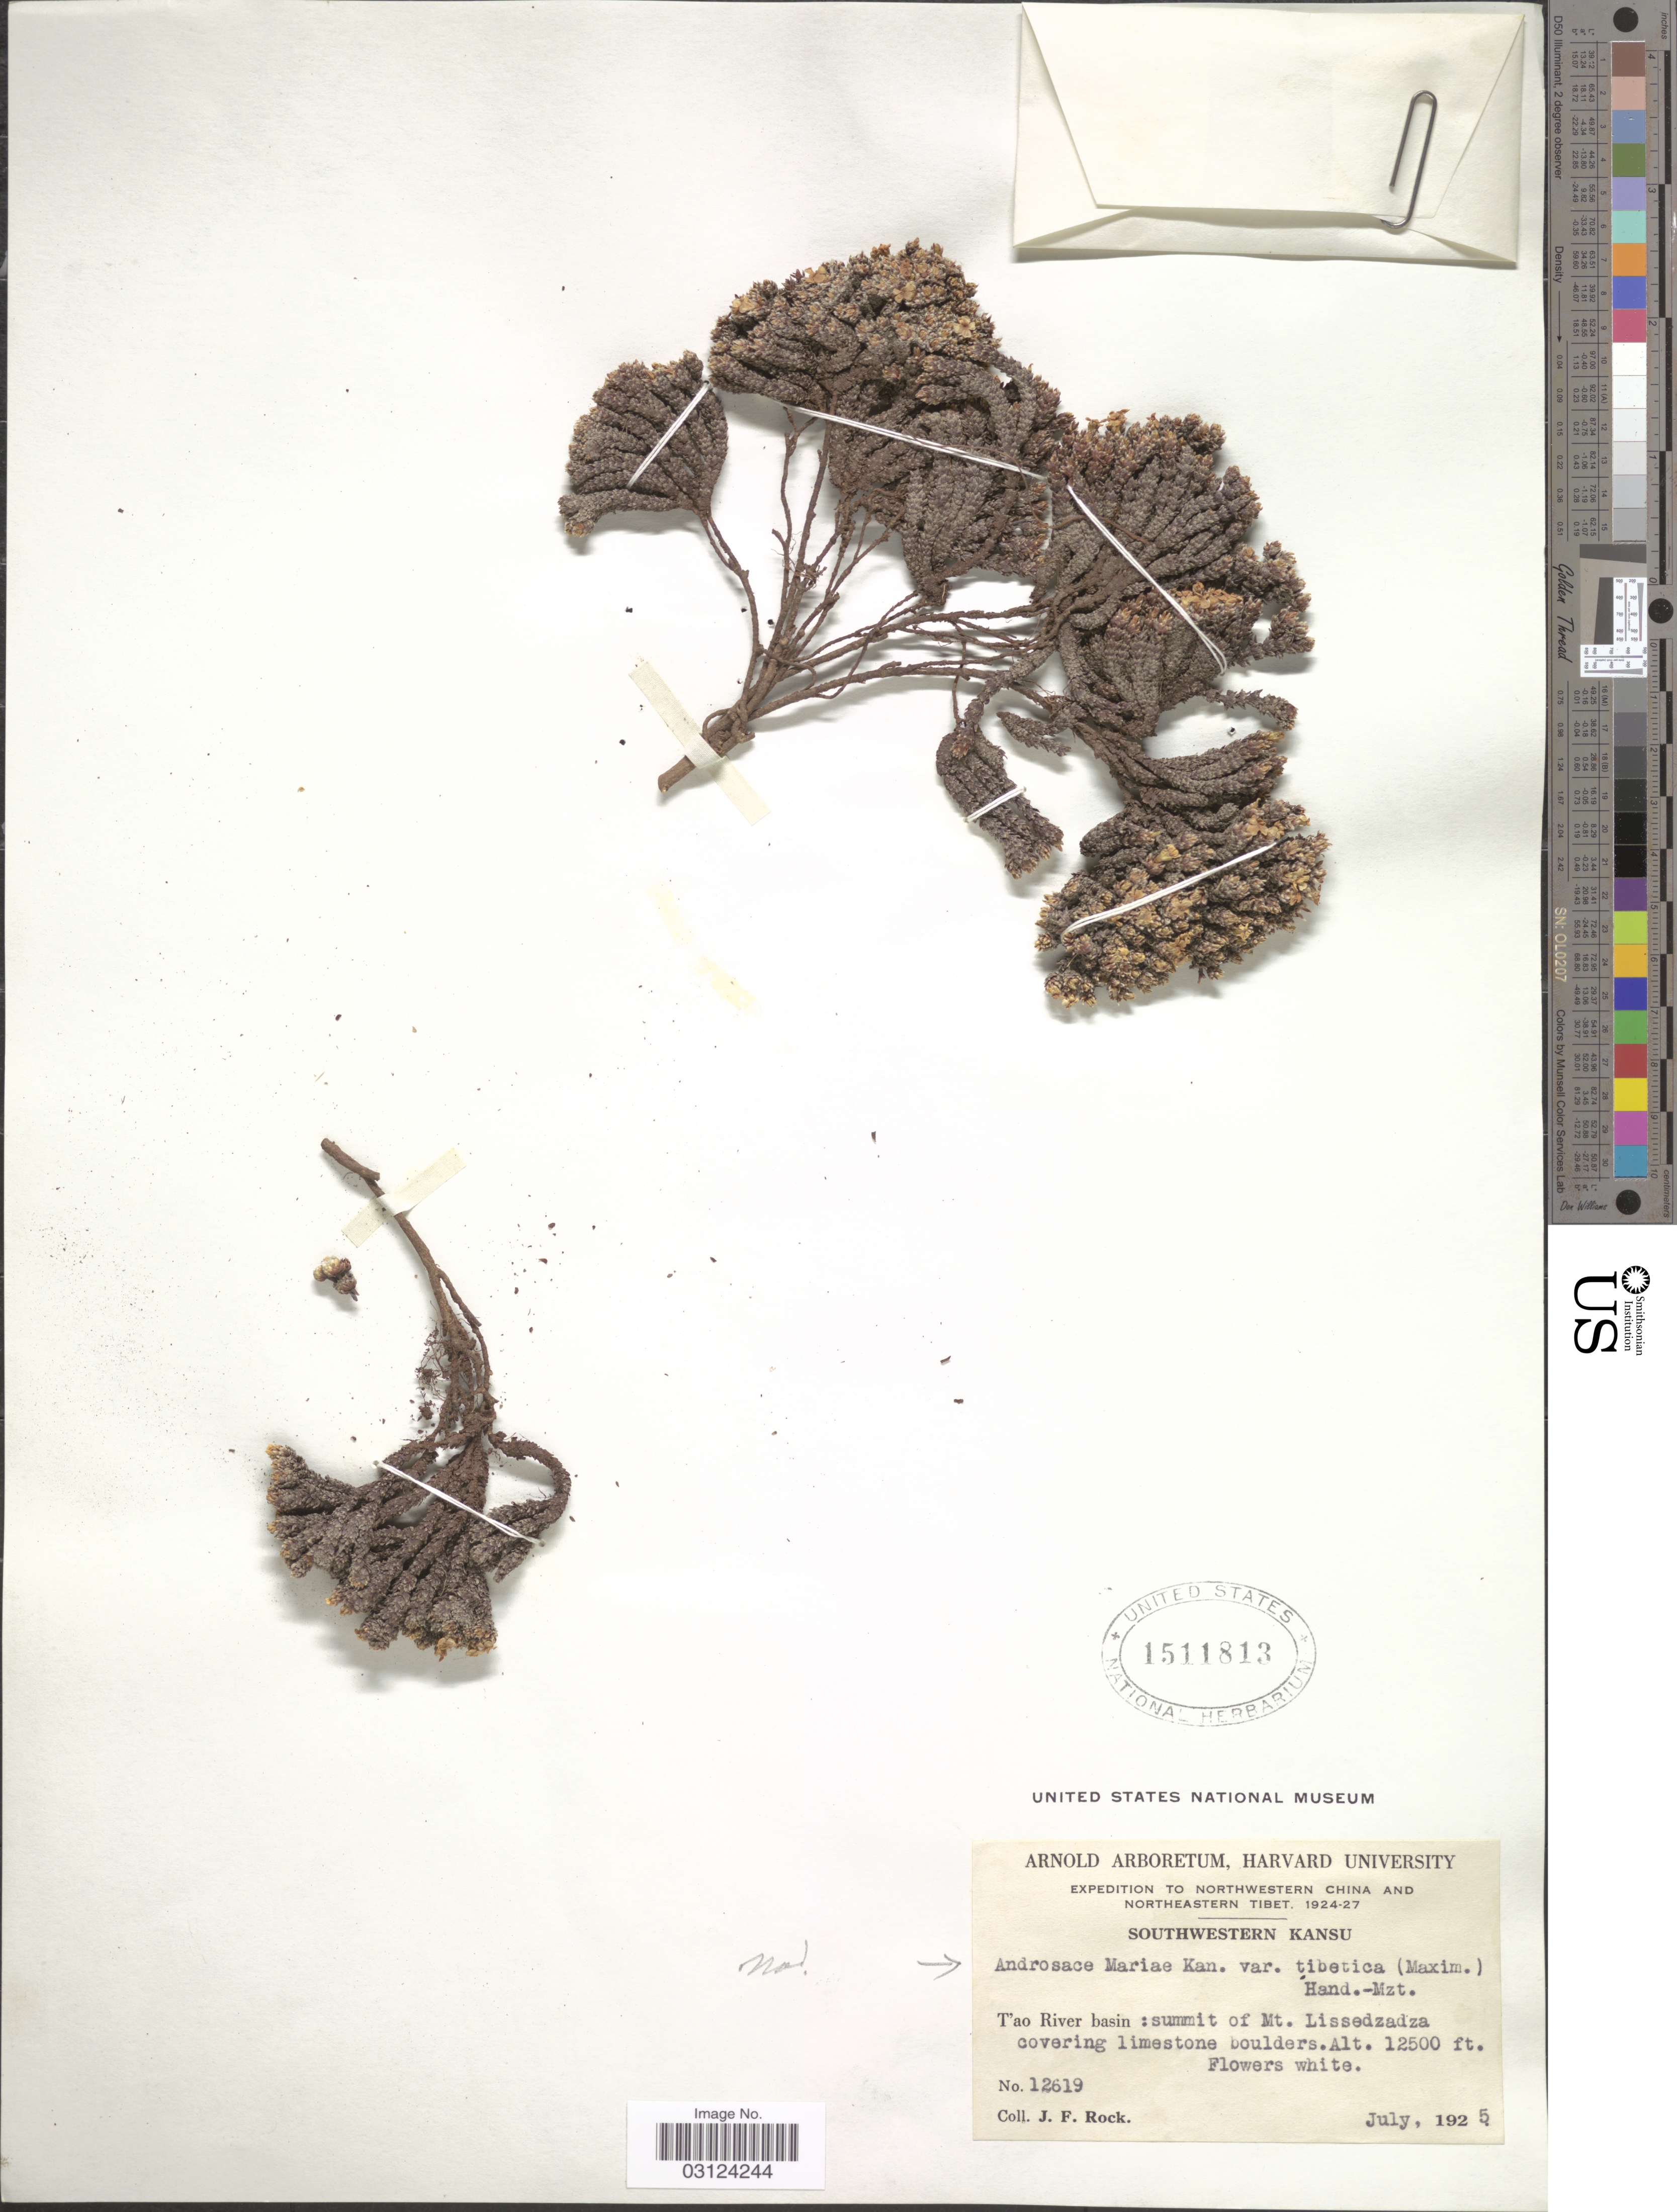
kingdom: Plantae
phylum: Tracheophyta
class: Magnoliopsida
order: Ericales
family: Primulaceae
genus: Androsace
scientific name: Androsace tapete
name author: Maxim.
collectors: J. Rock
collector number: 12619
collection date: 1925-07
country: China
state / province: Gansu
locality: Northwestern China, Southwestern Kansu, T'ao River basin: summit of Mt. Lissedzadza.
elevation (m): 3810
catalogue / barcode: US 1511813